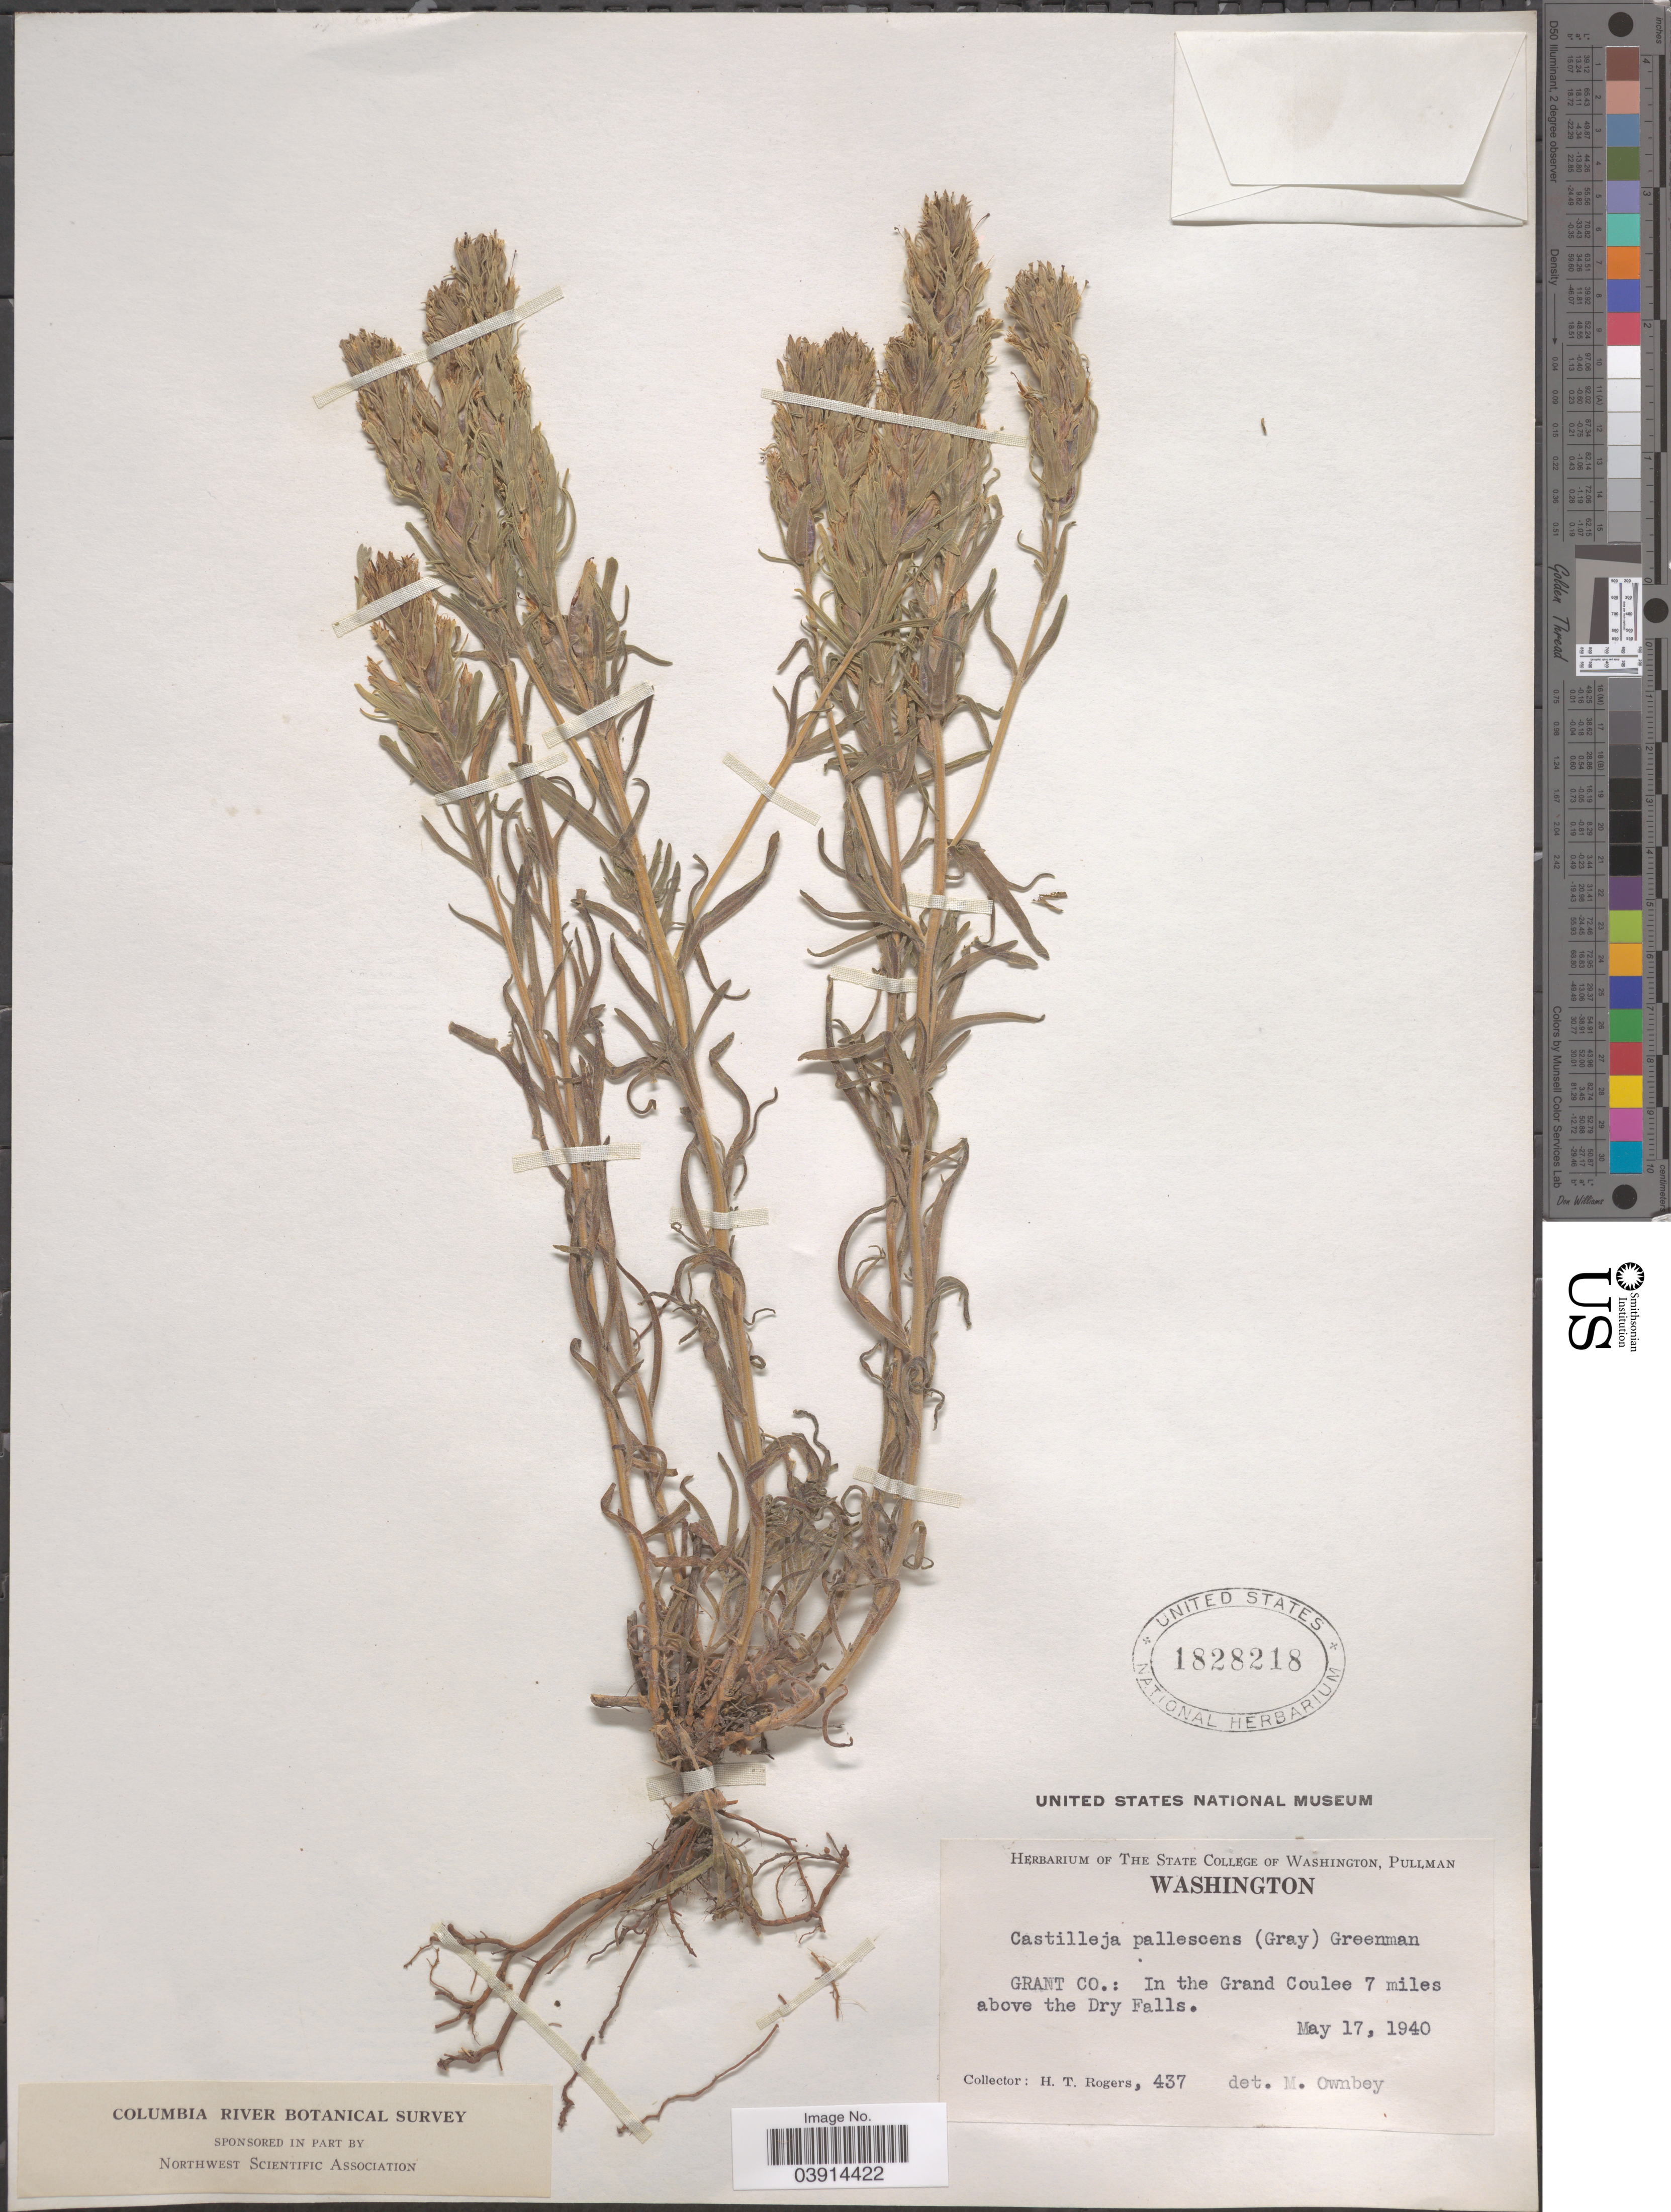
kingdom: Plantae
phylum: Tracheophyta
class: Magnoliopsida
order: Lamiales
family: Orobanchaceae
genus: Castilleja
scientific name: Castilleja thompsonii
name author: Pennell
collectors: H. Rogers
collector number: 437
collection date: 1940-05-17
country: United States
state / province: Washington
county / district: Grant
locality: Grant Co: In the Grand Coulee 7 miles above the Dry Falls.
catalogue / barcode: US 1828218